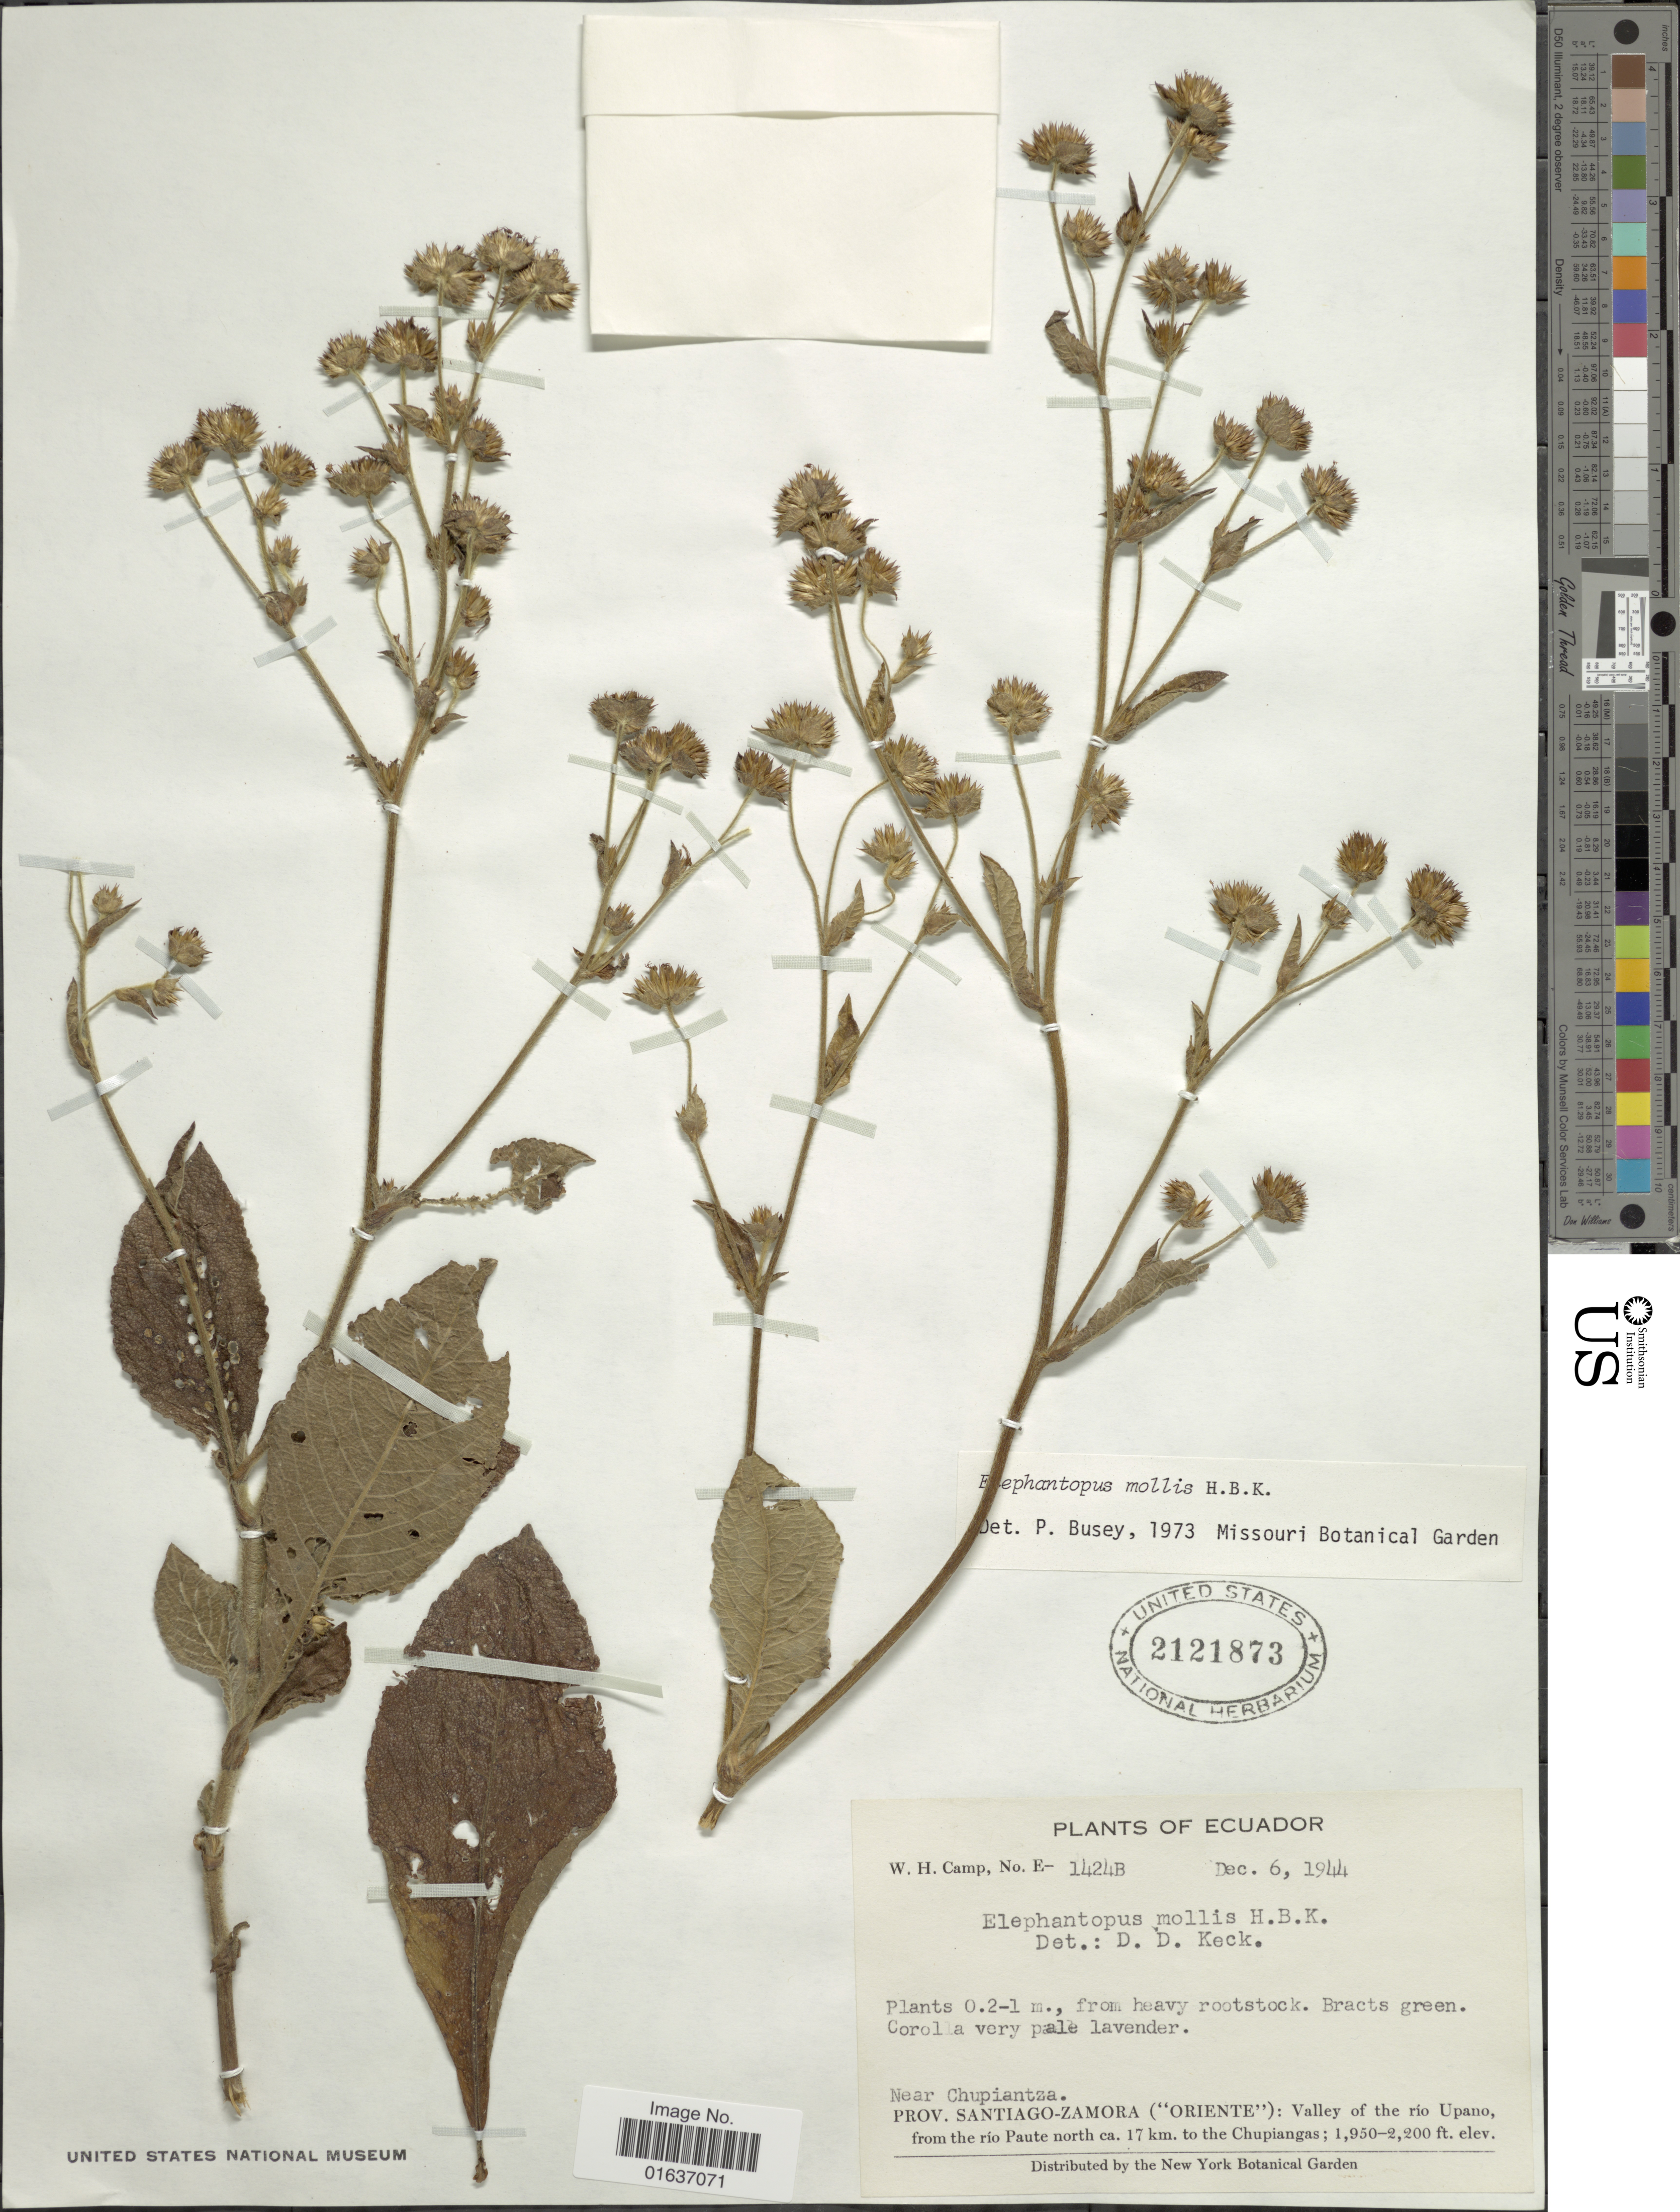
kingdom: Plantae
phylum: Tracheophyta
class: Magnoliopsida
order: Asterales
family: Asteraceae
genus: Elephantopus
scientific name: Elephantopus mollis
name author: Kunth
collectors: W. H. Camp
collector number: E-1424B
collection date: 1944-12-06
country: Ecuador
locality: Near Chupiantza, Prov. Santiago-Zamora ("Oriente"): valley of the río Upano from the río Paute north ca. 17 km. to the Chupiangas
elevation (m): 594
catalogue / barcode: US 2121873